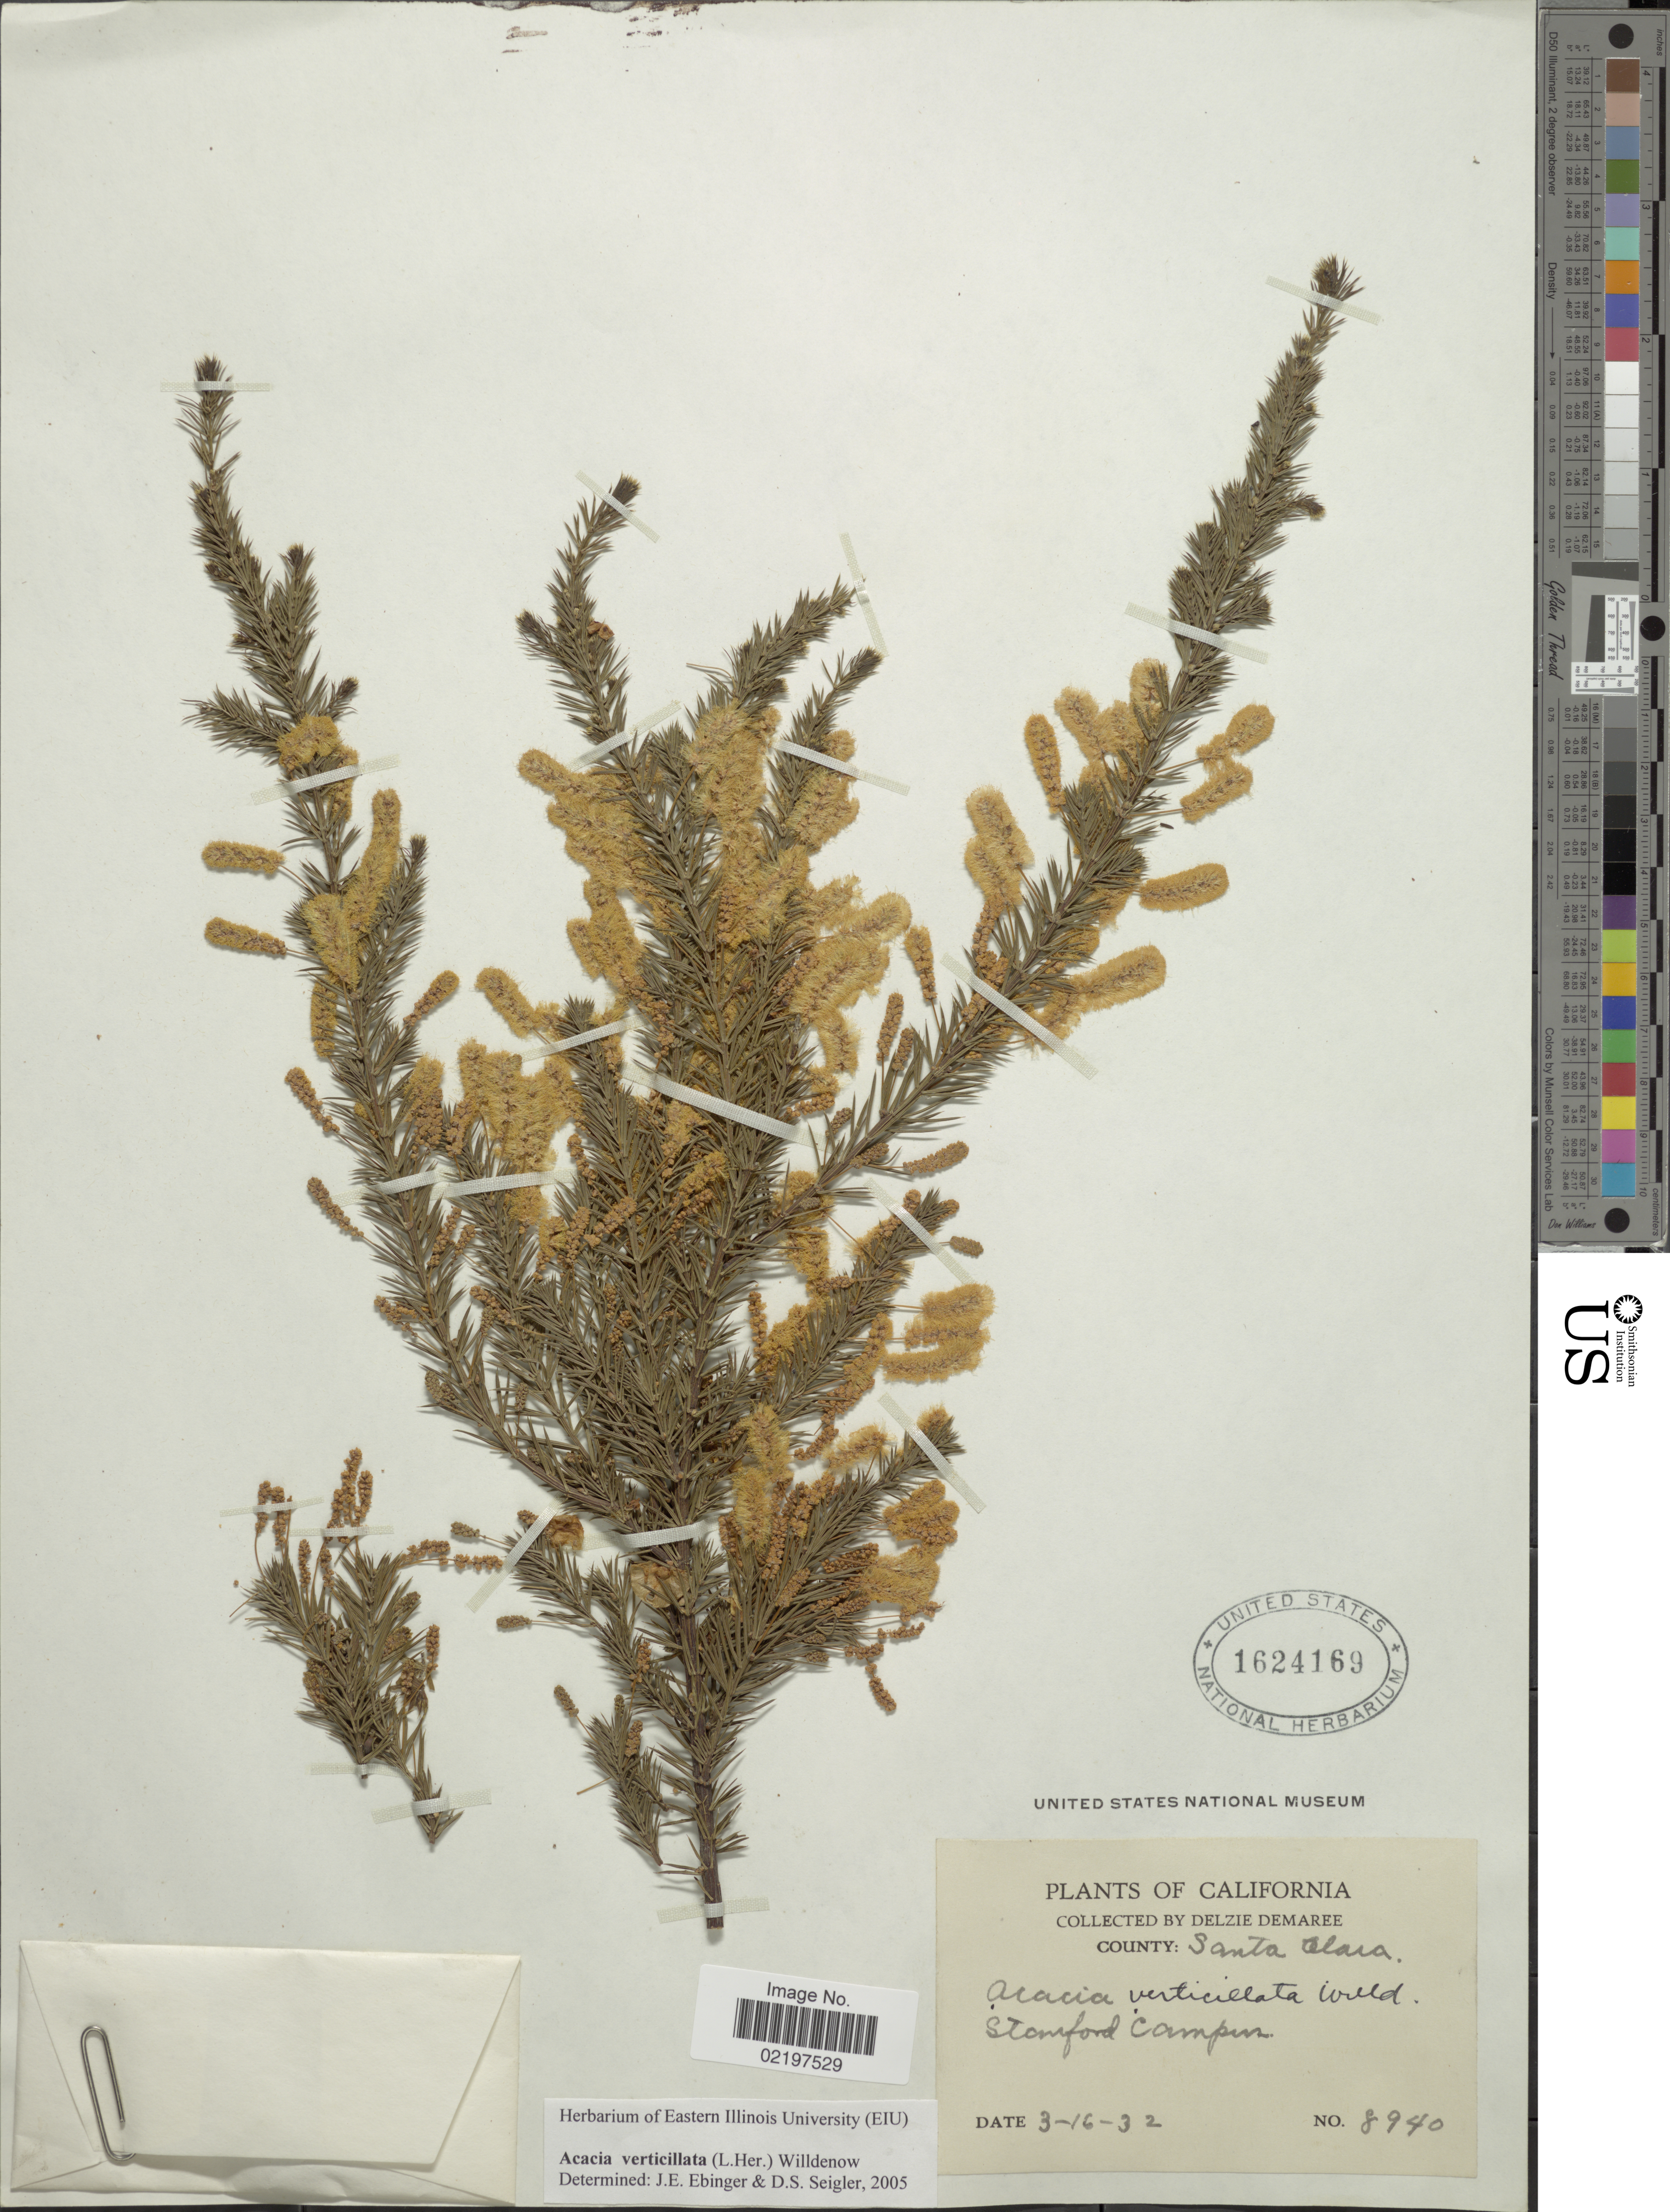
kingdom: Plantae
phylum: Tracheophyta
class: Magnoliopsida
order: Fabales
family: Fabaceae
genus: Acacia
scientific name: Acacia verticillata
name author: (L'Hér.) Willd.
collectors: D. Demaree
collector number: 8940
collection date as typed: Transcribed d/m/y: 16/3/32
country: United States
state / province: California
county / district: Santa Clara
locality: County: Santa Clara, Stanford Campus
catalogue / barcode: US 1624169